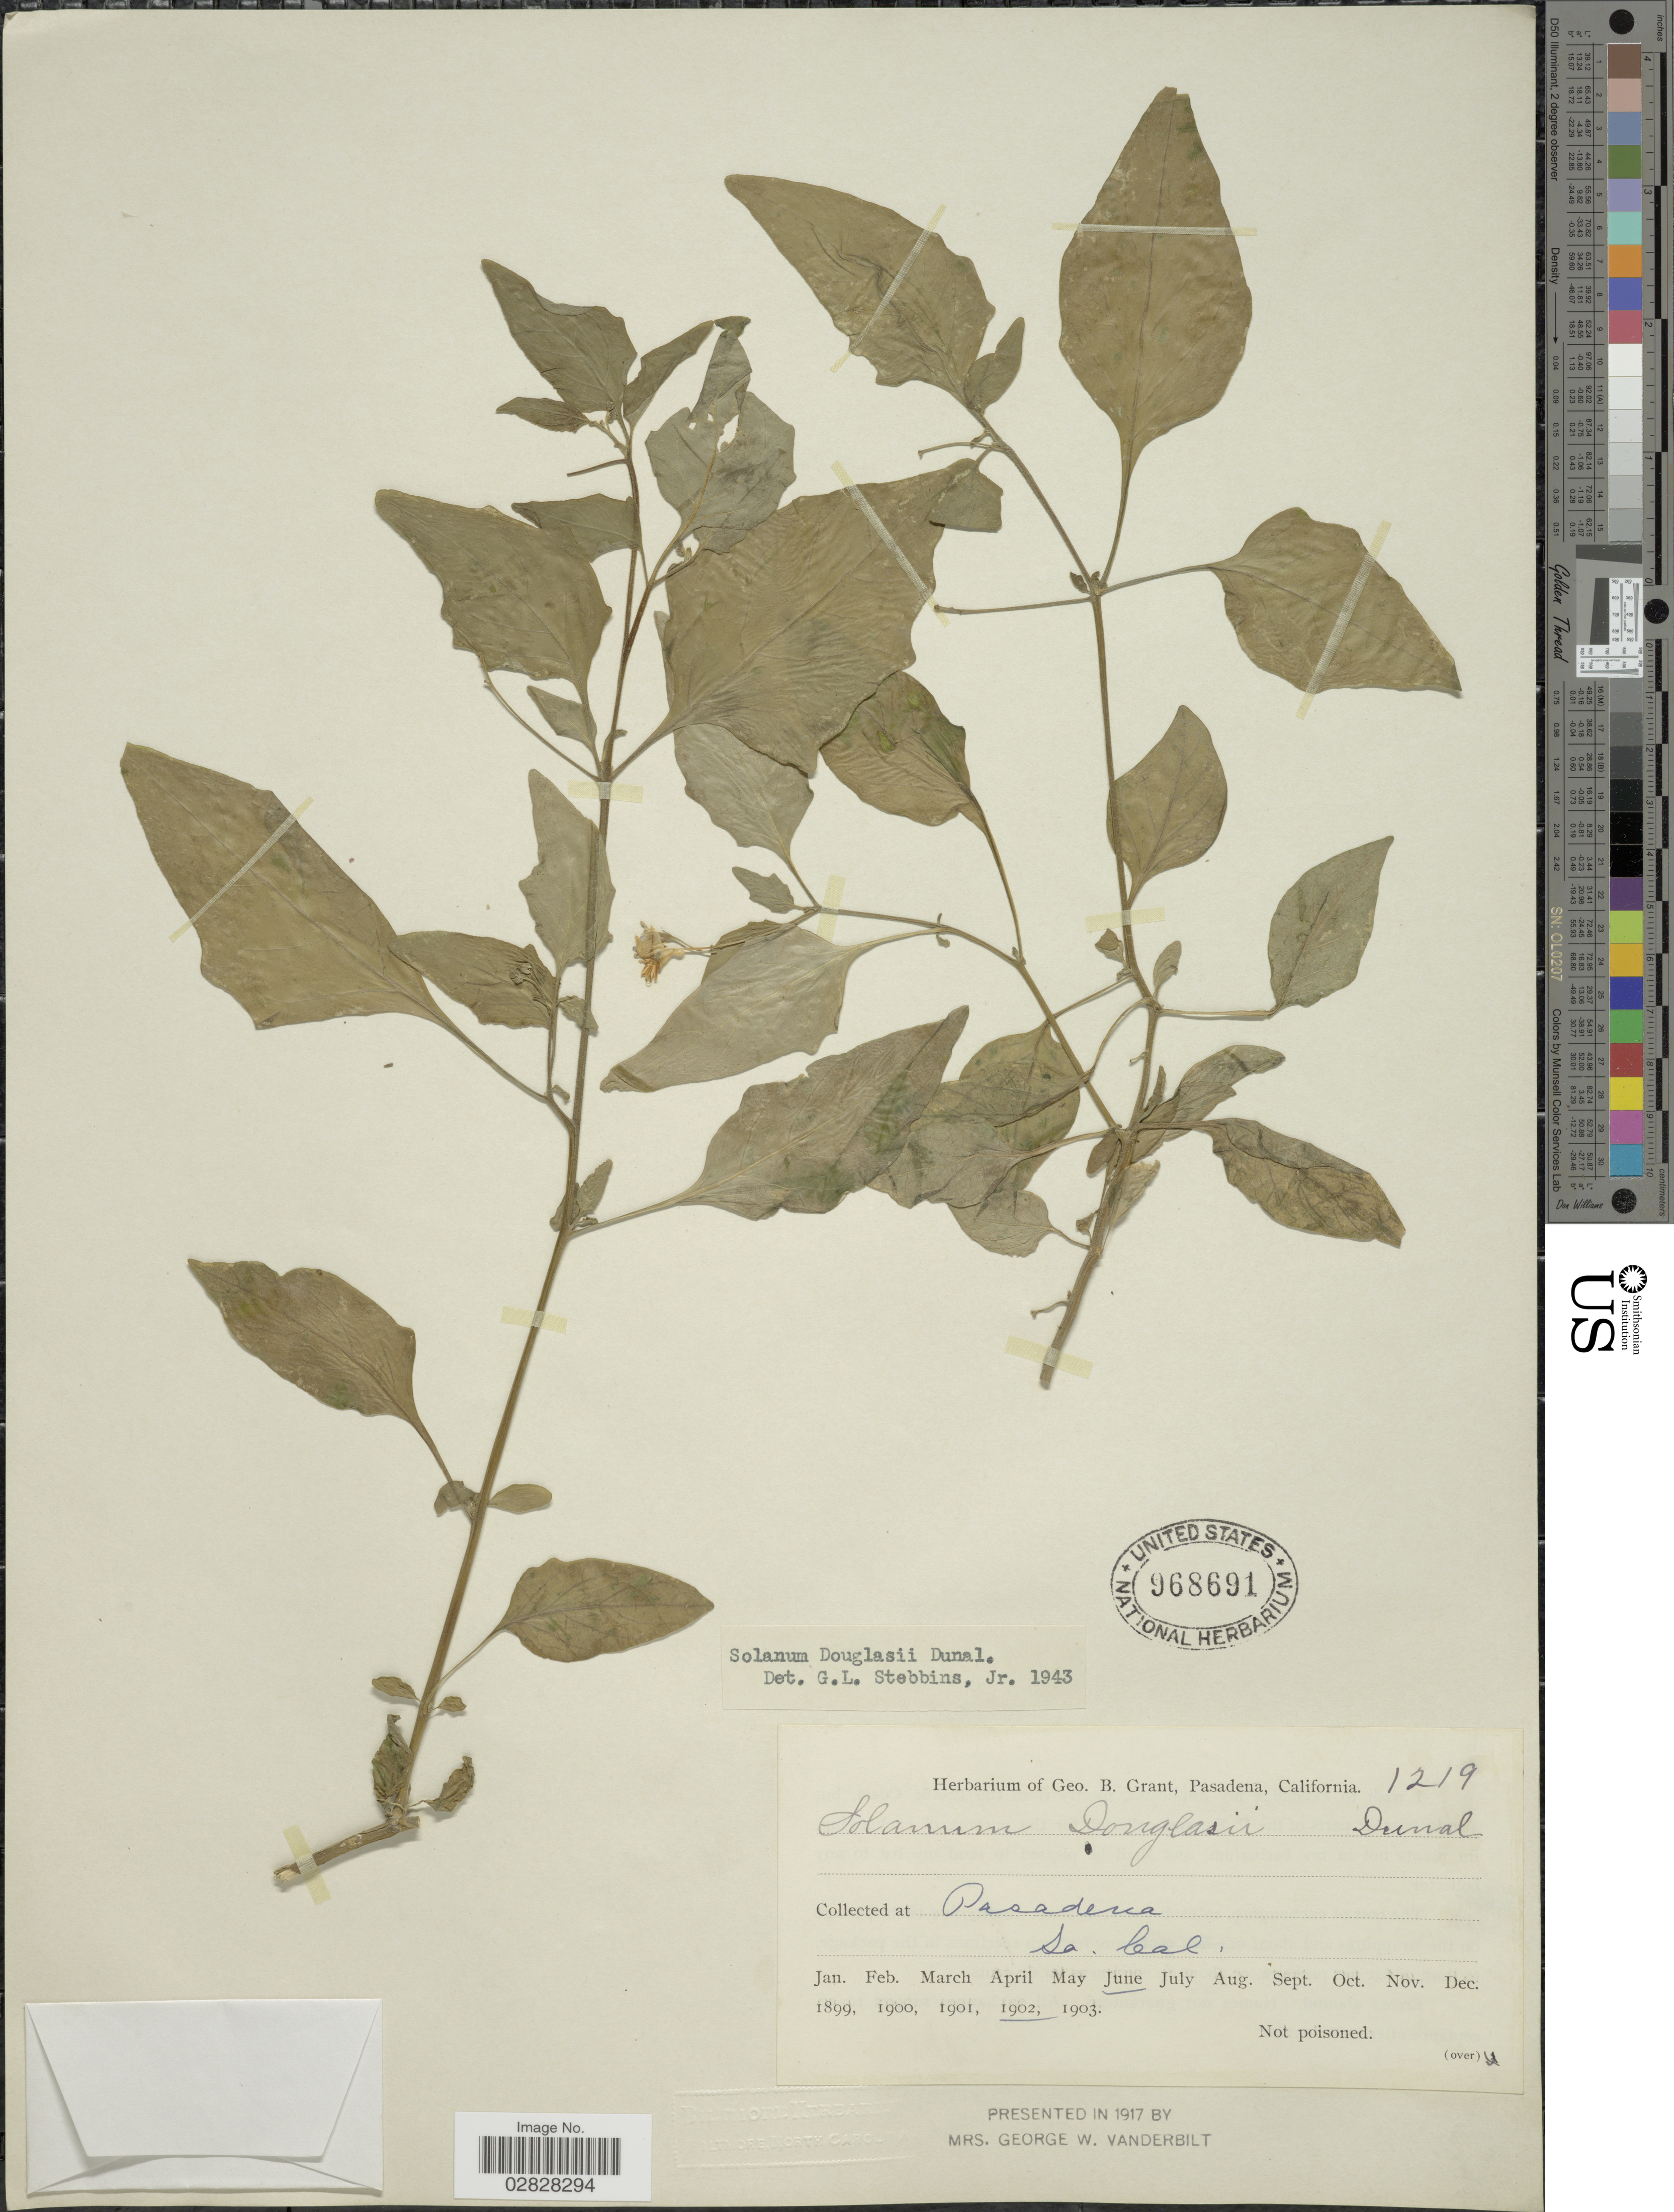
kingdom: Plantae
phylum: Tracheophyta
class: Magnoliopsida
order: Solanales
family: Solanaceae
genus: Solanum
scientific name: Solanum douglasii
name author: Dunal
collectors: ex herb. Geo. B. Grant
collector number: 1219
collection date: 1902-06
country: United States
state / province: California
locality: Pasadera So. Cal.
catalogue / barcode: US 968691